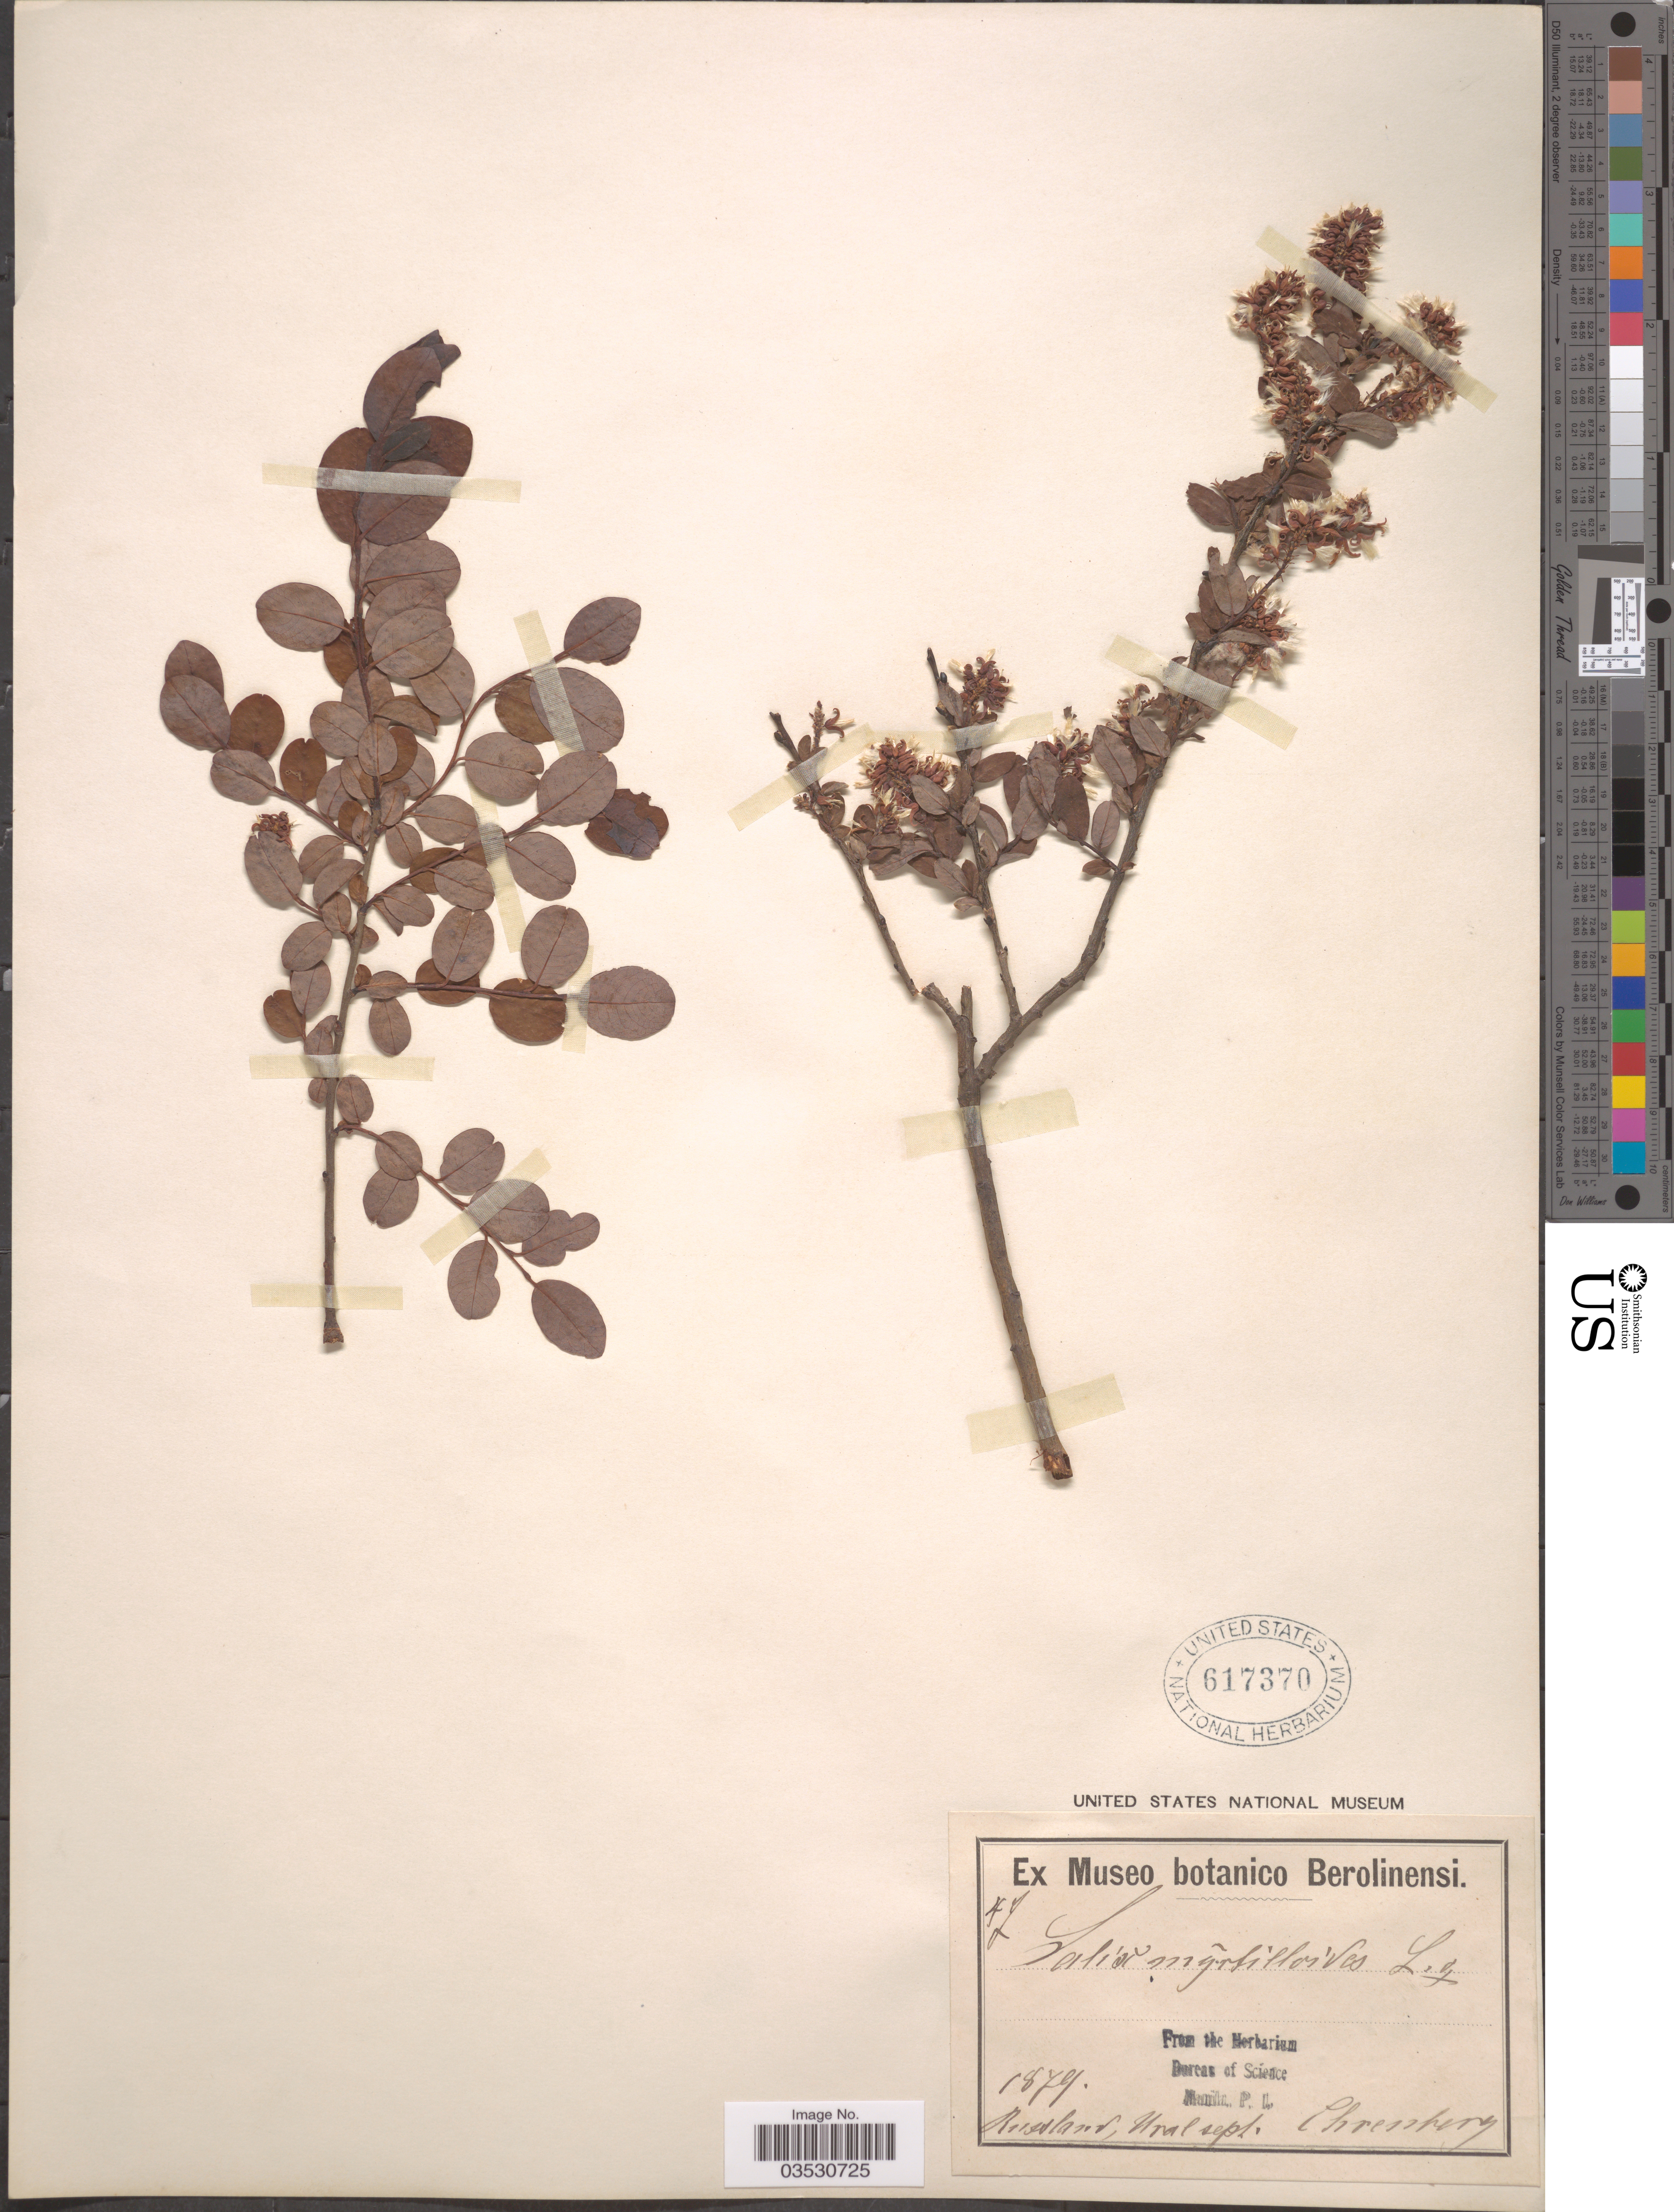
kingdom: Plantae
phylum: Tracheophyta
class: Magnoliopsida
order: Malpighiales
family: Salicaceae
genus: Salix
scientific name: Salix myrtilloides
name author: L.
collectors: -. Ehrenberg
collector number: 47*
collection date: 1879-09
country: Russian Federation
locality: Russland, Ural.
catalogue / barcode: US 617370